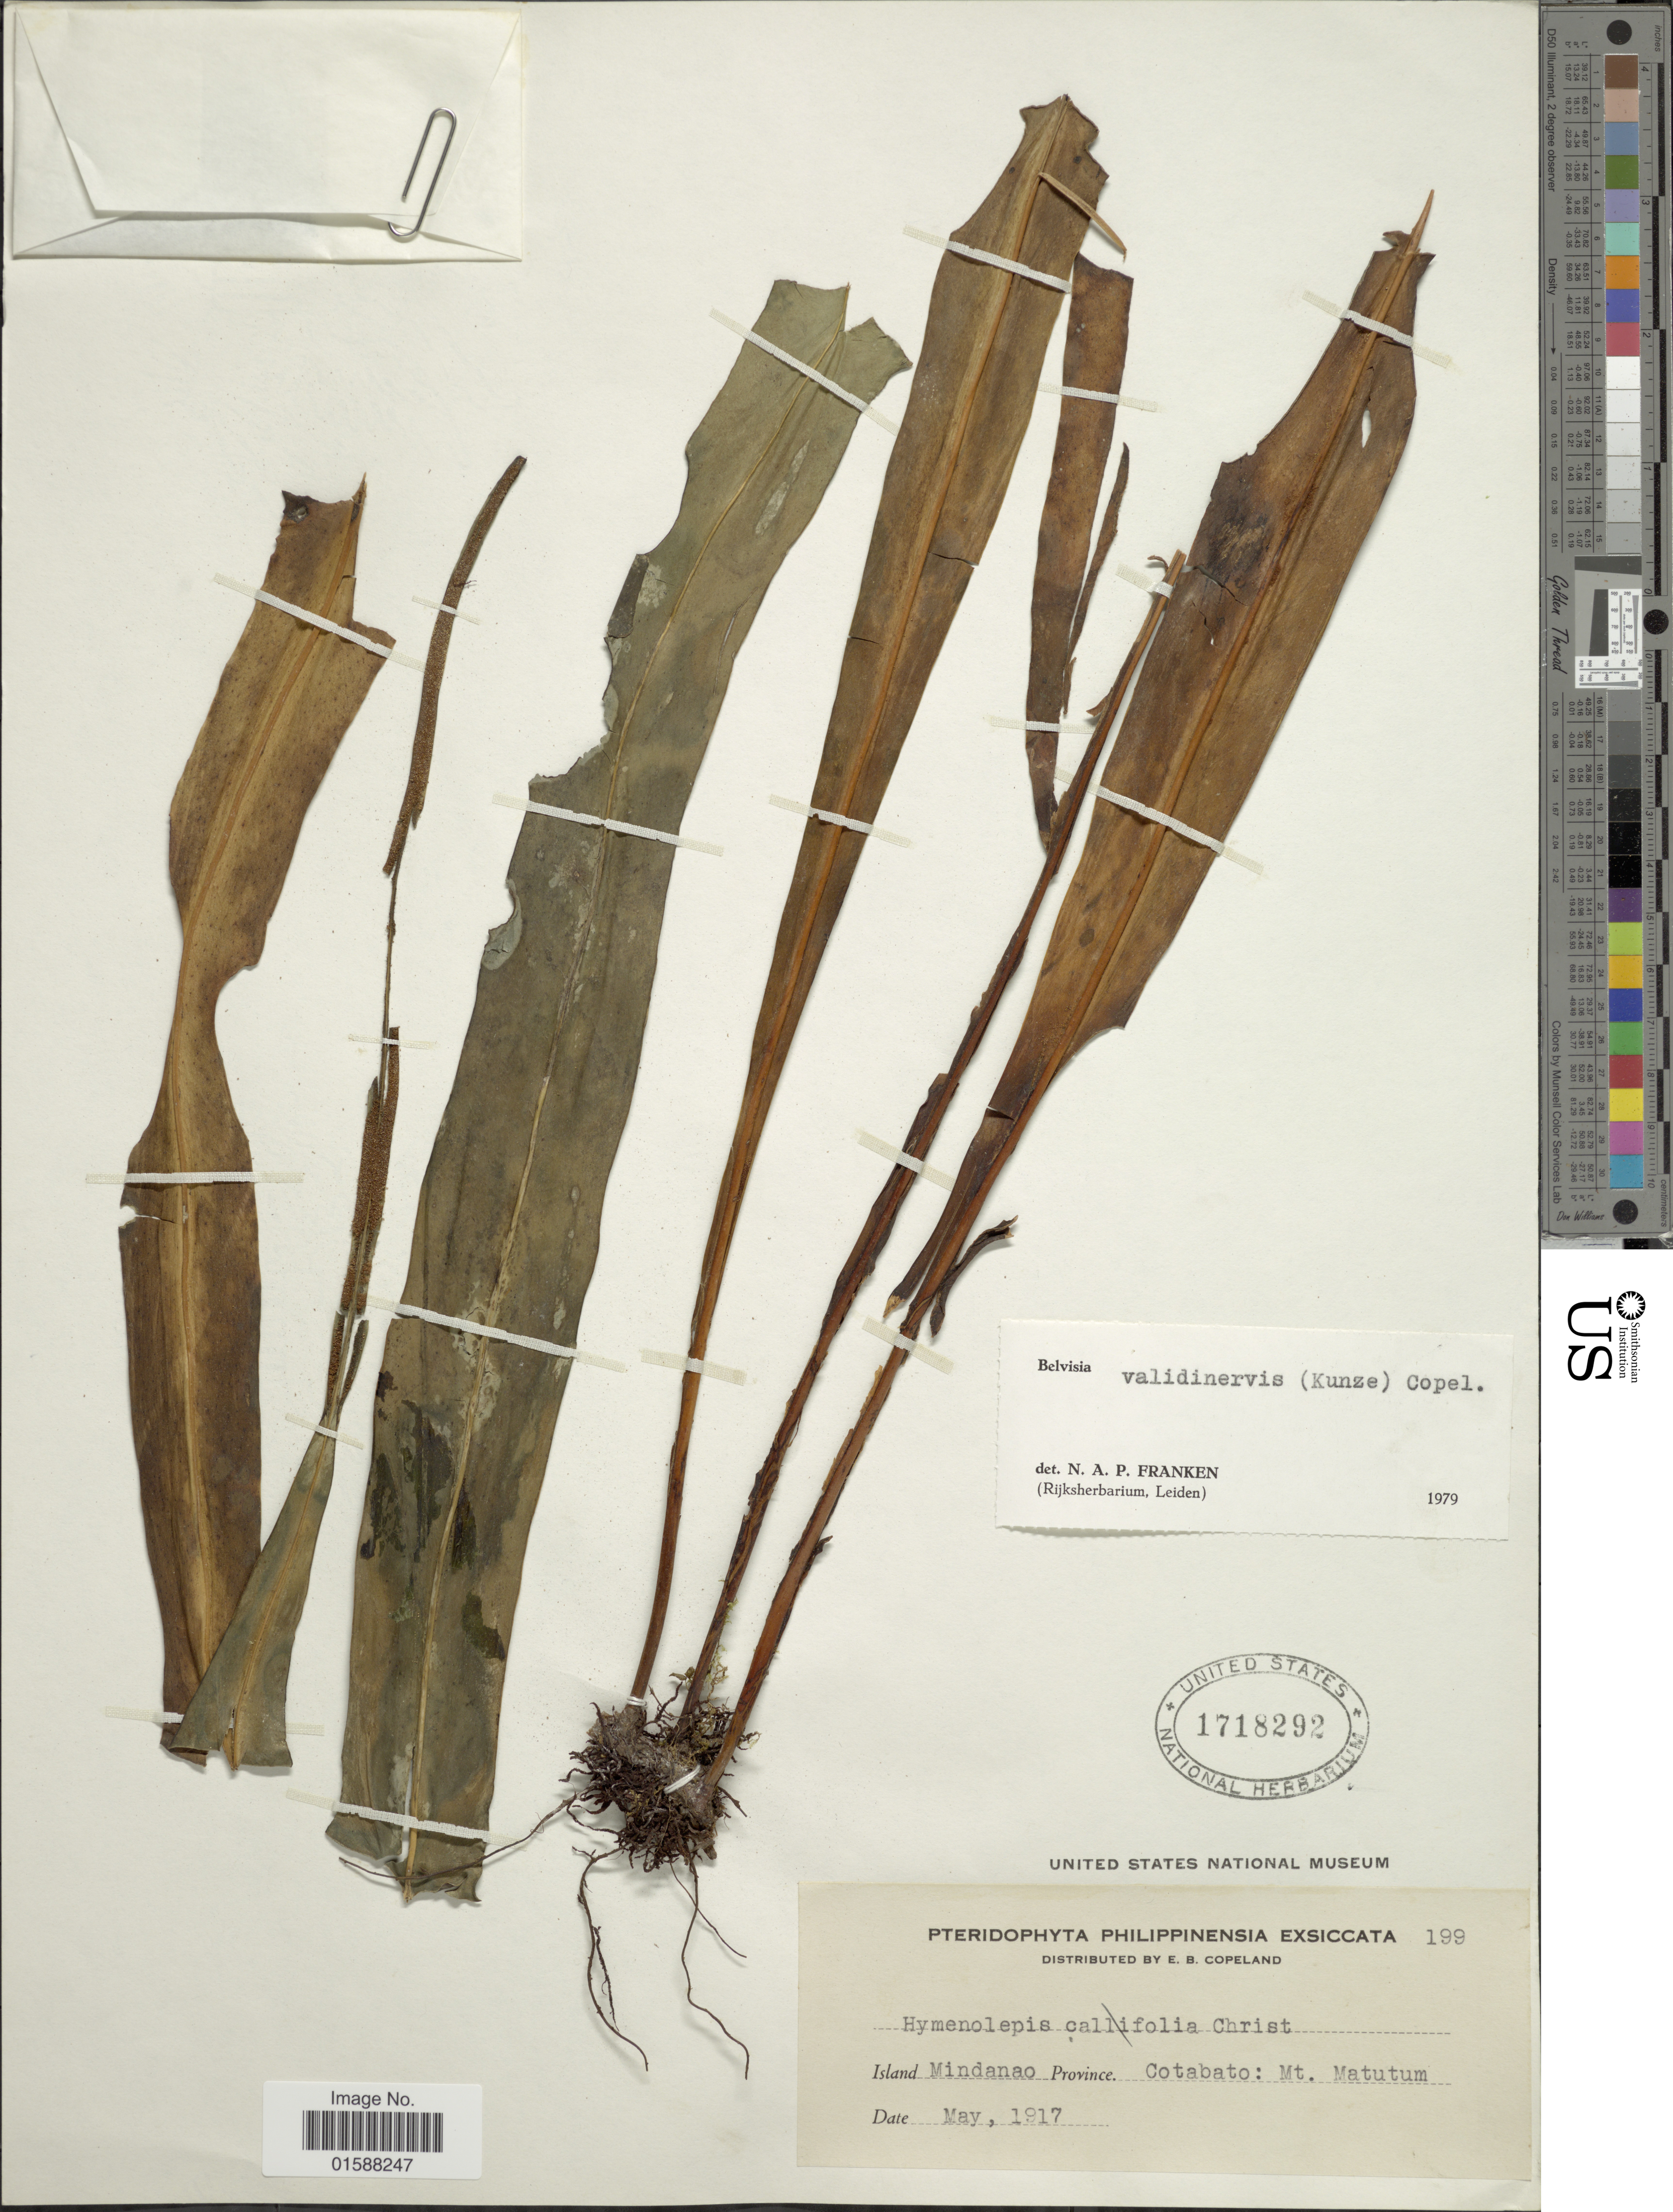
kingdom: Plantae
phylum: Tracheophyta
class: Polypodiopsida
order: Polypodiales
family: Polypodiaceae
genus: Lepisorus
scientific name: Lepisorus validinervis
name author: (Kunze) Li S. Wang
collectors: E. B. Copeland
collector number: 199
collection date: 1917-05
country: Philippines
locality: Island Mindanao. Province Cotabato: Mt. Matutum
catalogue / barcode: US 1718292